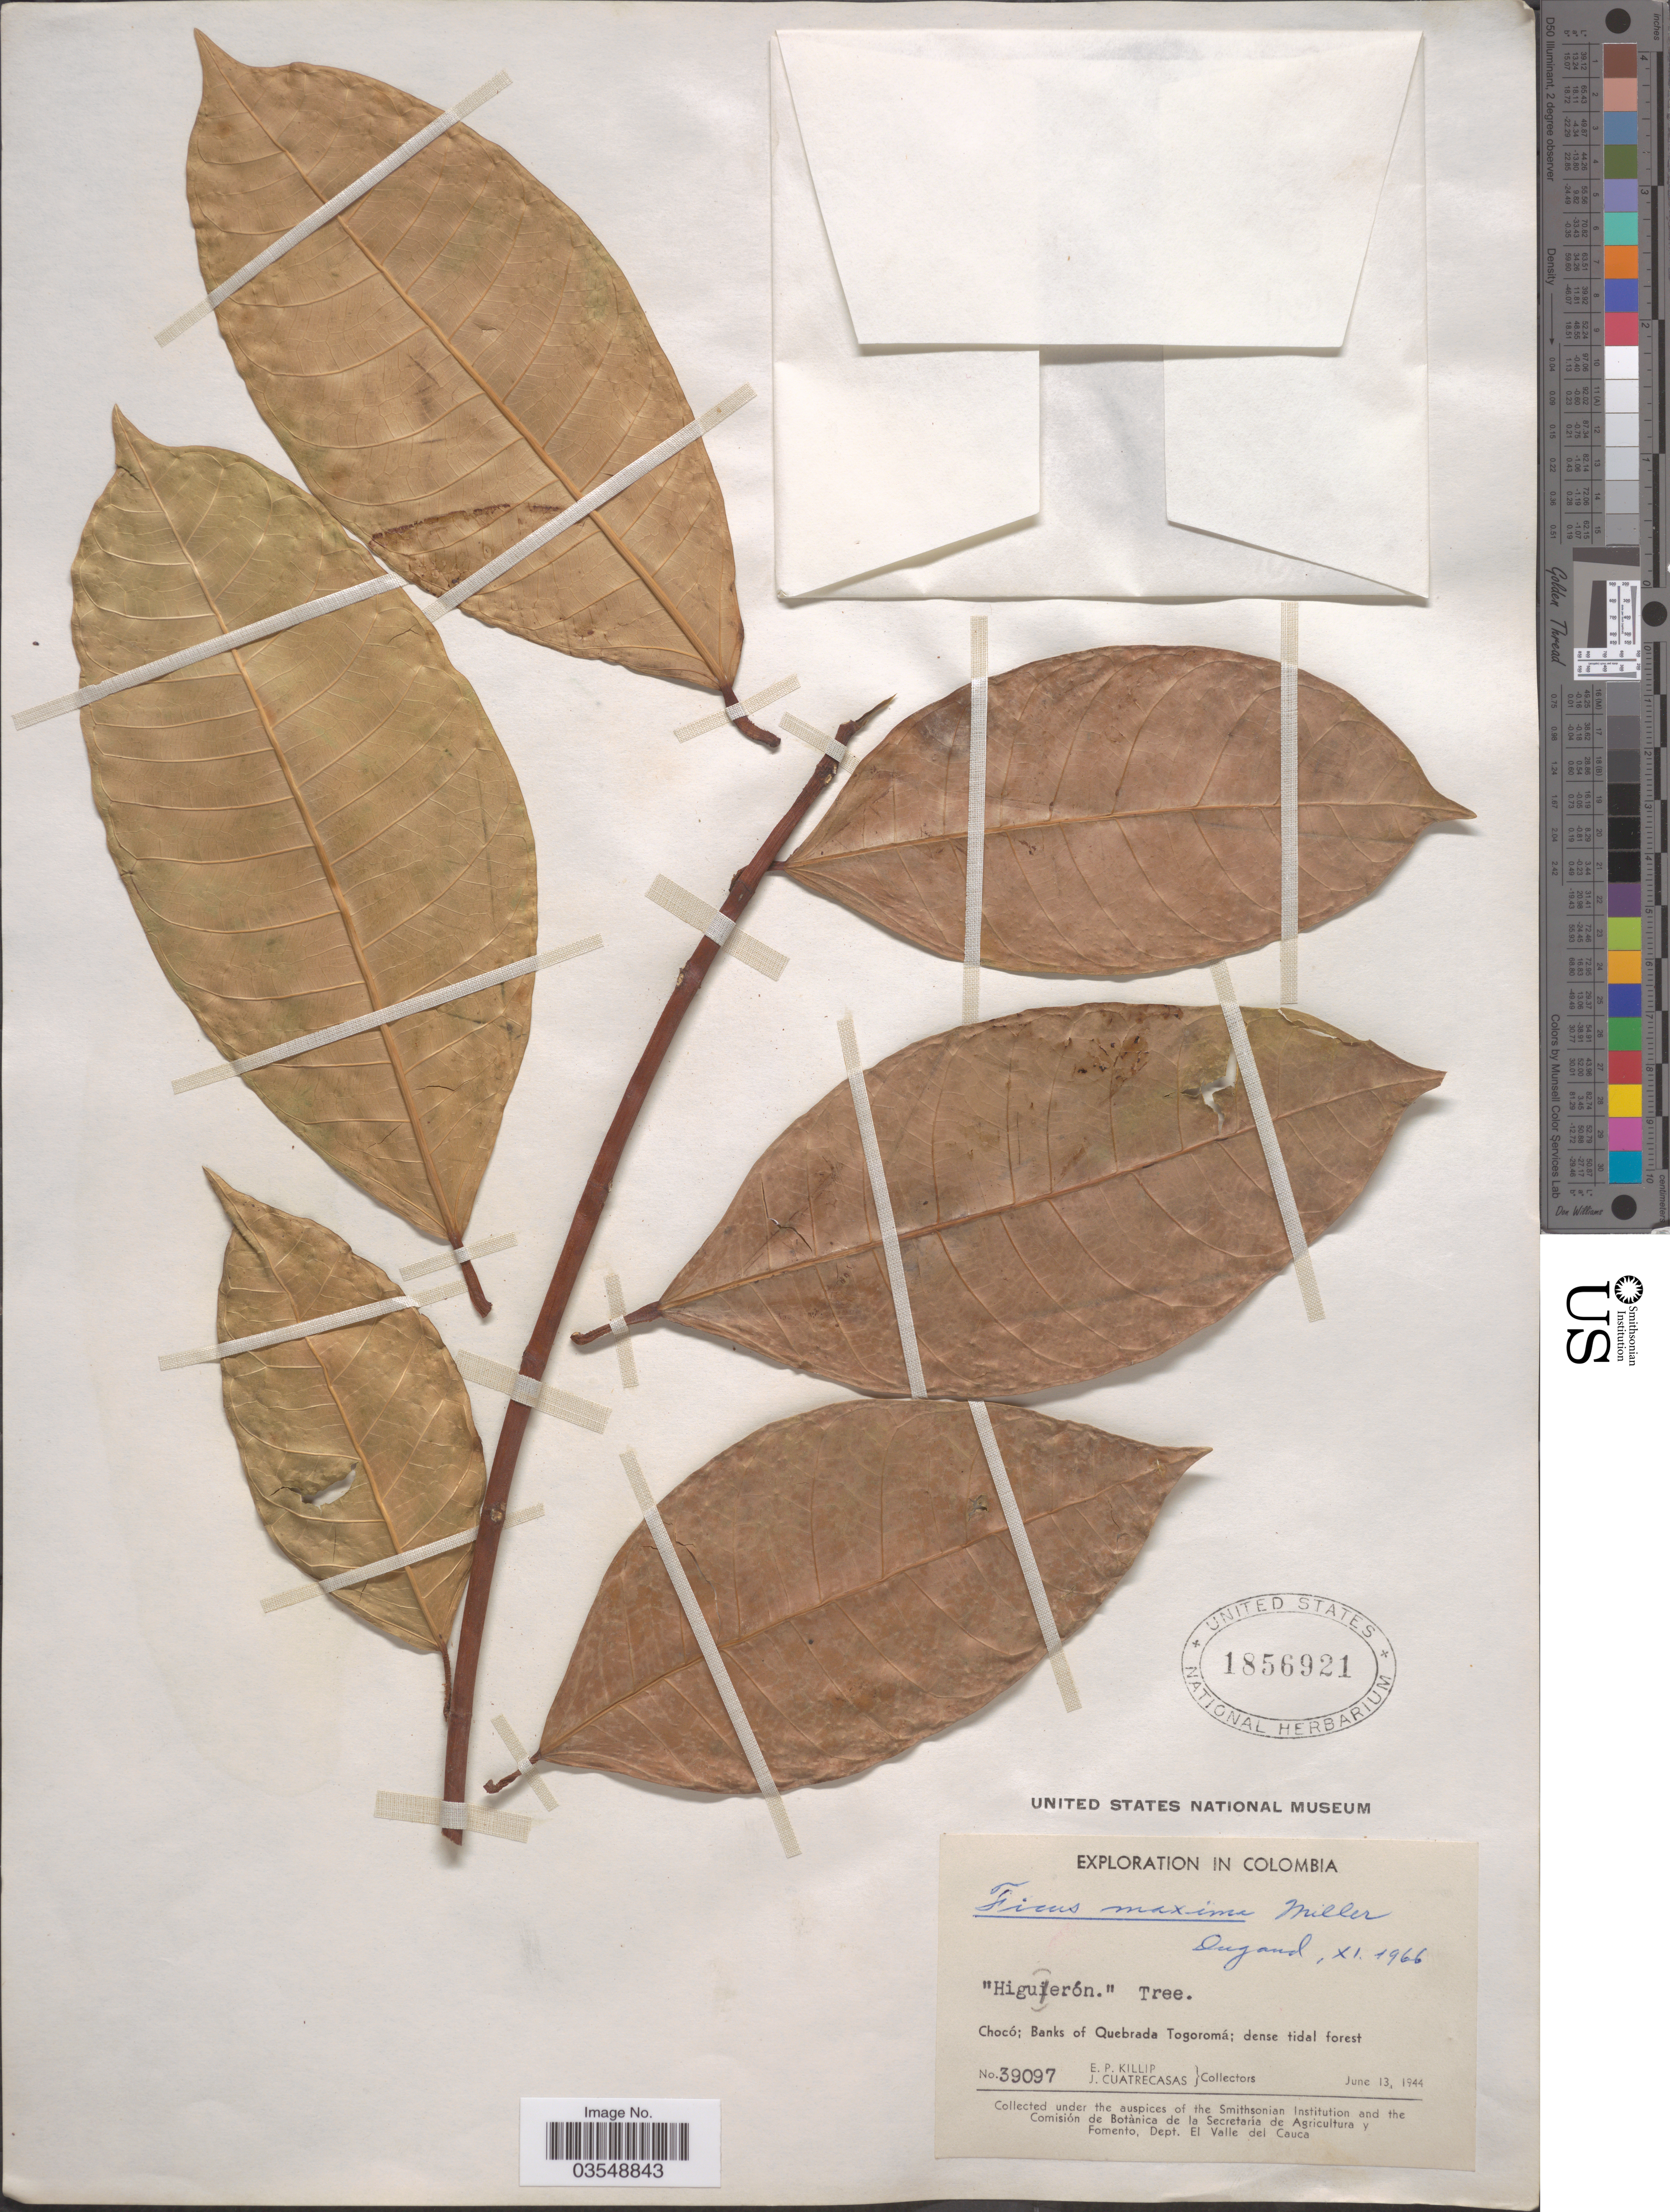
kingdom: Plantae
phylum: Tracheophyta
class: Magnoliopsida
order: Rosales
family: Moraceae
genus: Ficus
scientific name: Ficus maxima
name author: Mill.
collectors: E. P. Killip & J. Cuatrecasas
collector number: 39097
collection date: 1944-06-13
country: Colombia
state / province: Chocó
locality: Banks of Quebrada Togoromá.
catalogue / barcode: US 1856921